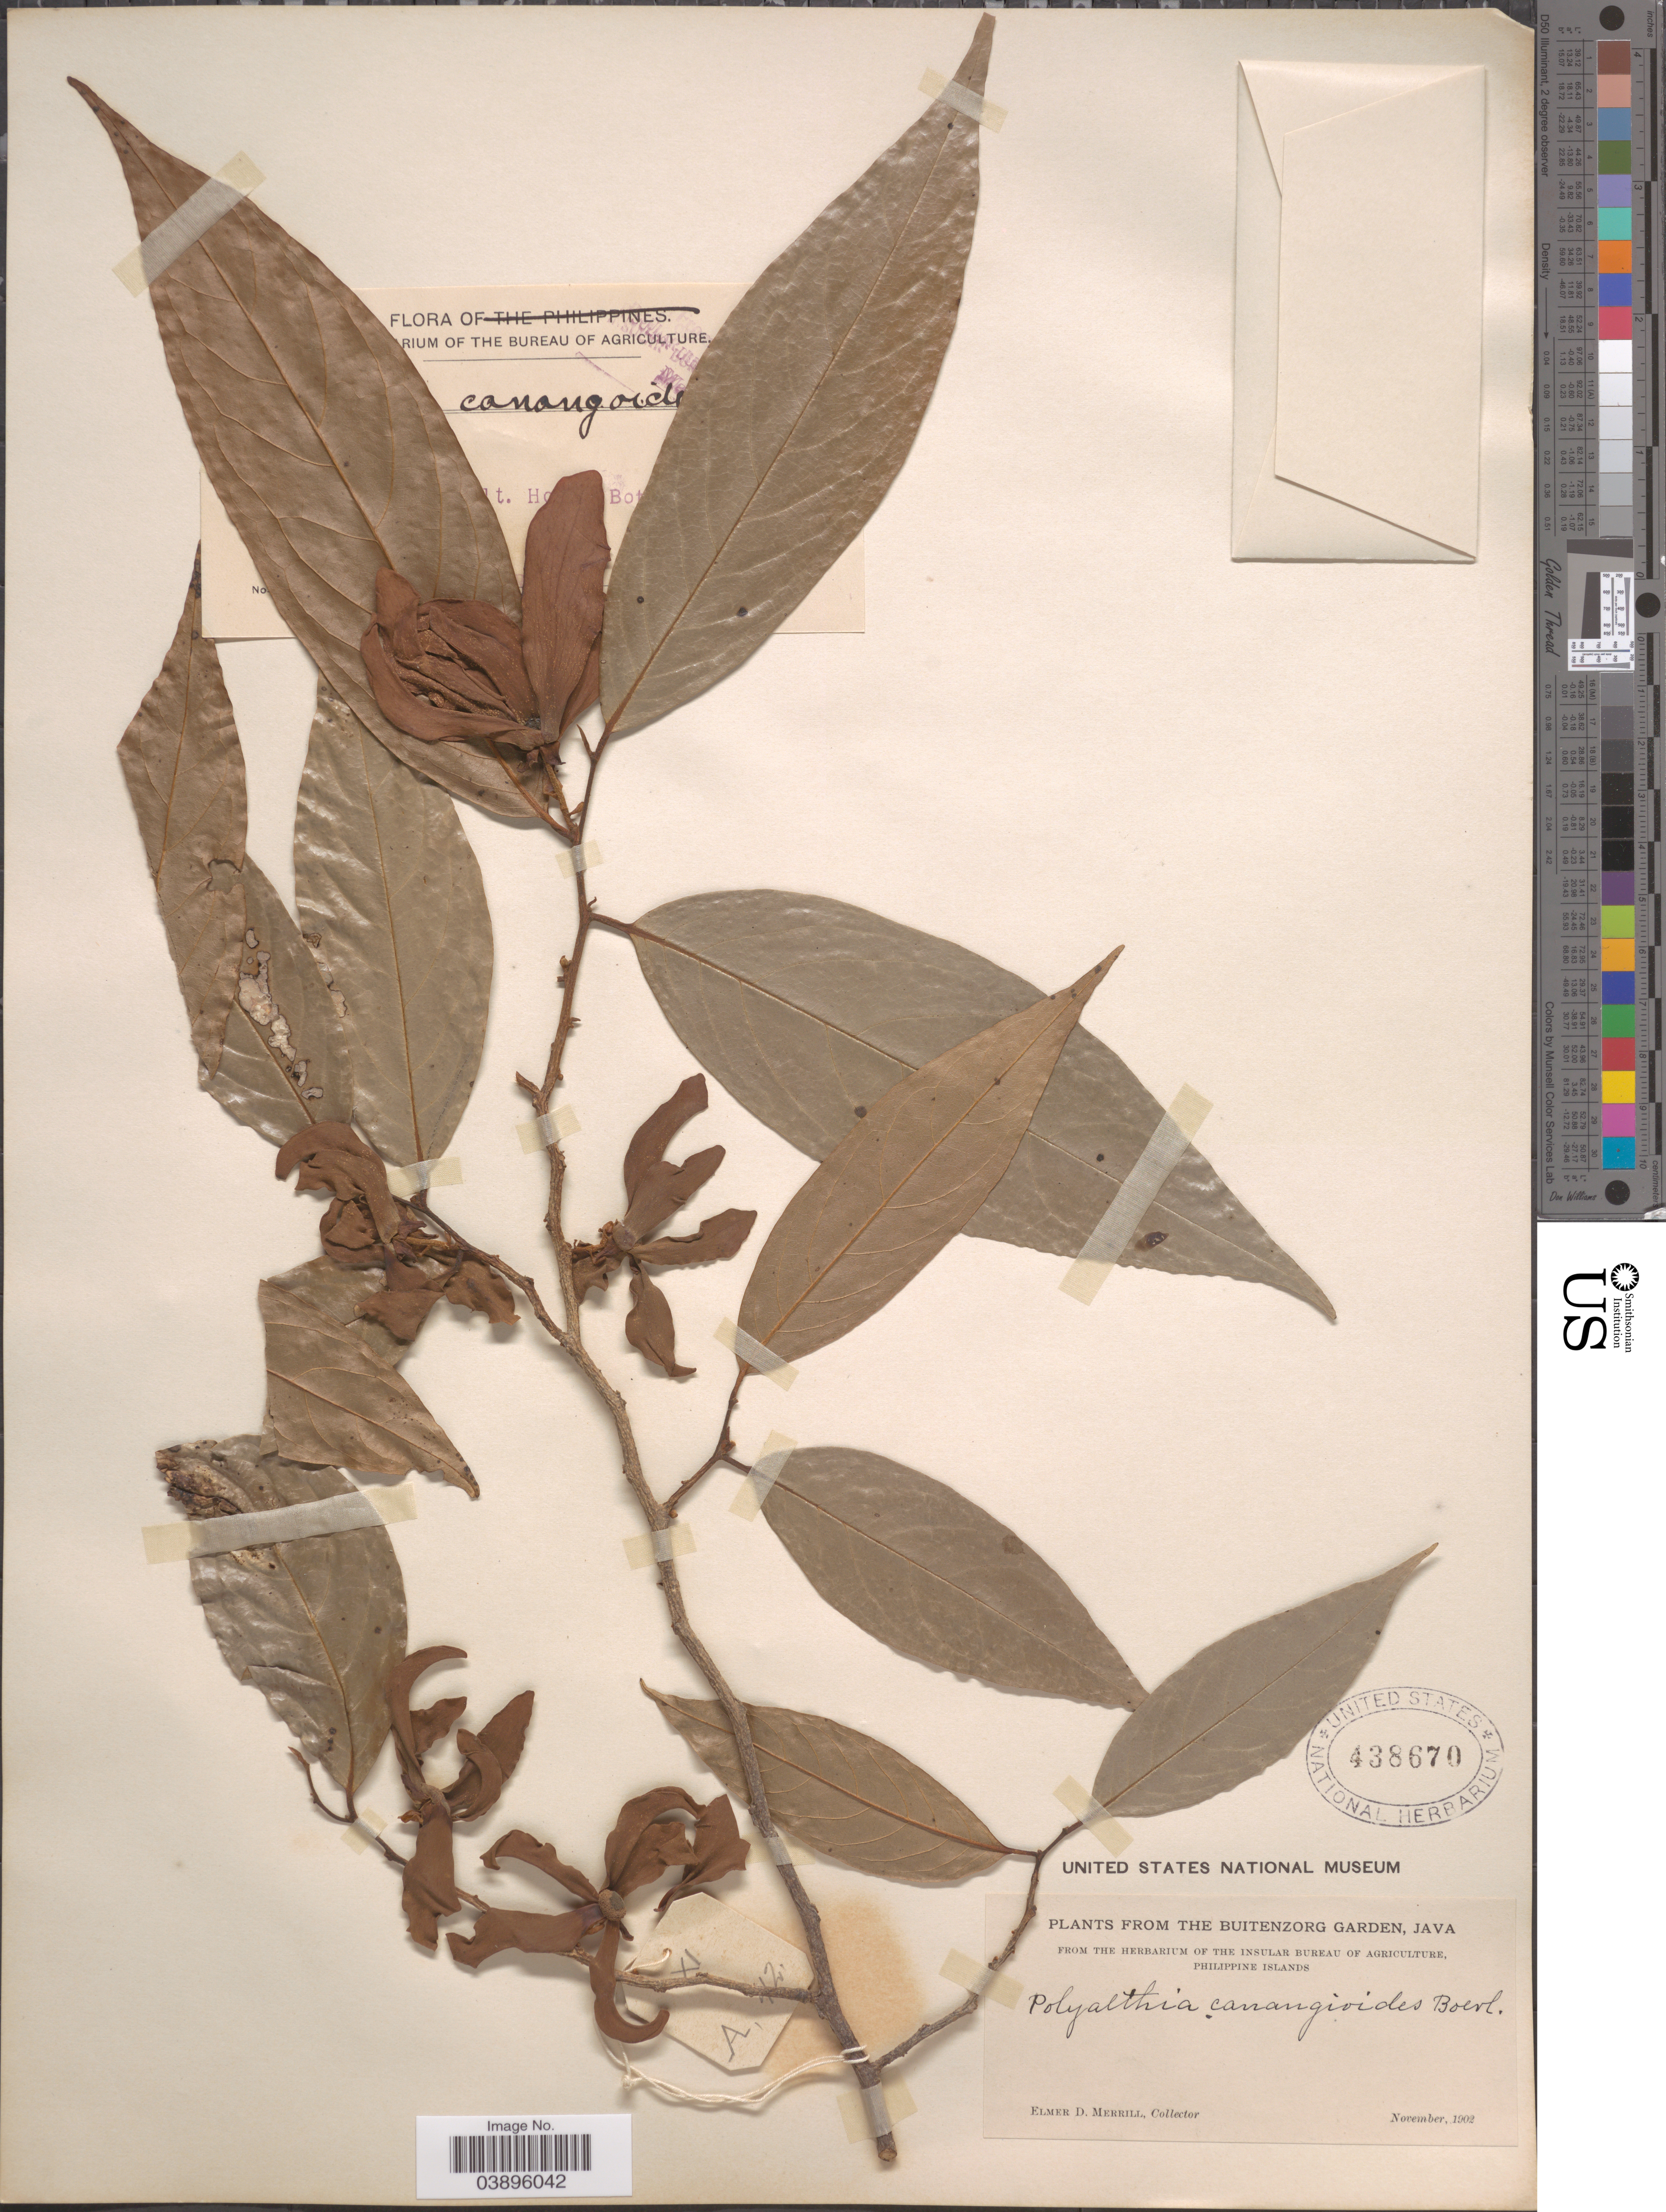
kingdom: Plantae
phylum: Tracheophyta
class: Magnoliopsida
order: Magnoliales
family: Annonaceae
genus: Huberantha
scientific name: Huberantha rumphii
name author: (Blume ex Hensch.) Chaowasku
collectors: E. D. Merrill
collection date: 1902-11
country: Indonesia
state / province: Java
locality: The Buitenzorg Garden.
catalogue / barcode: US 438670